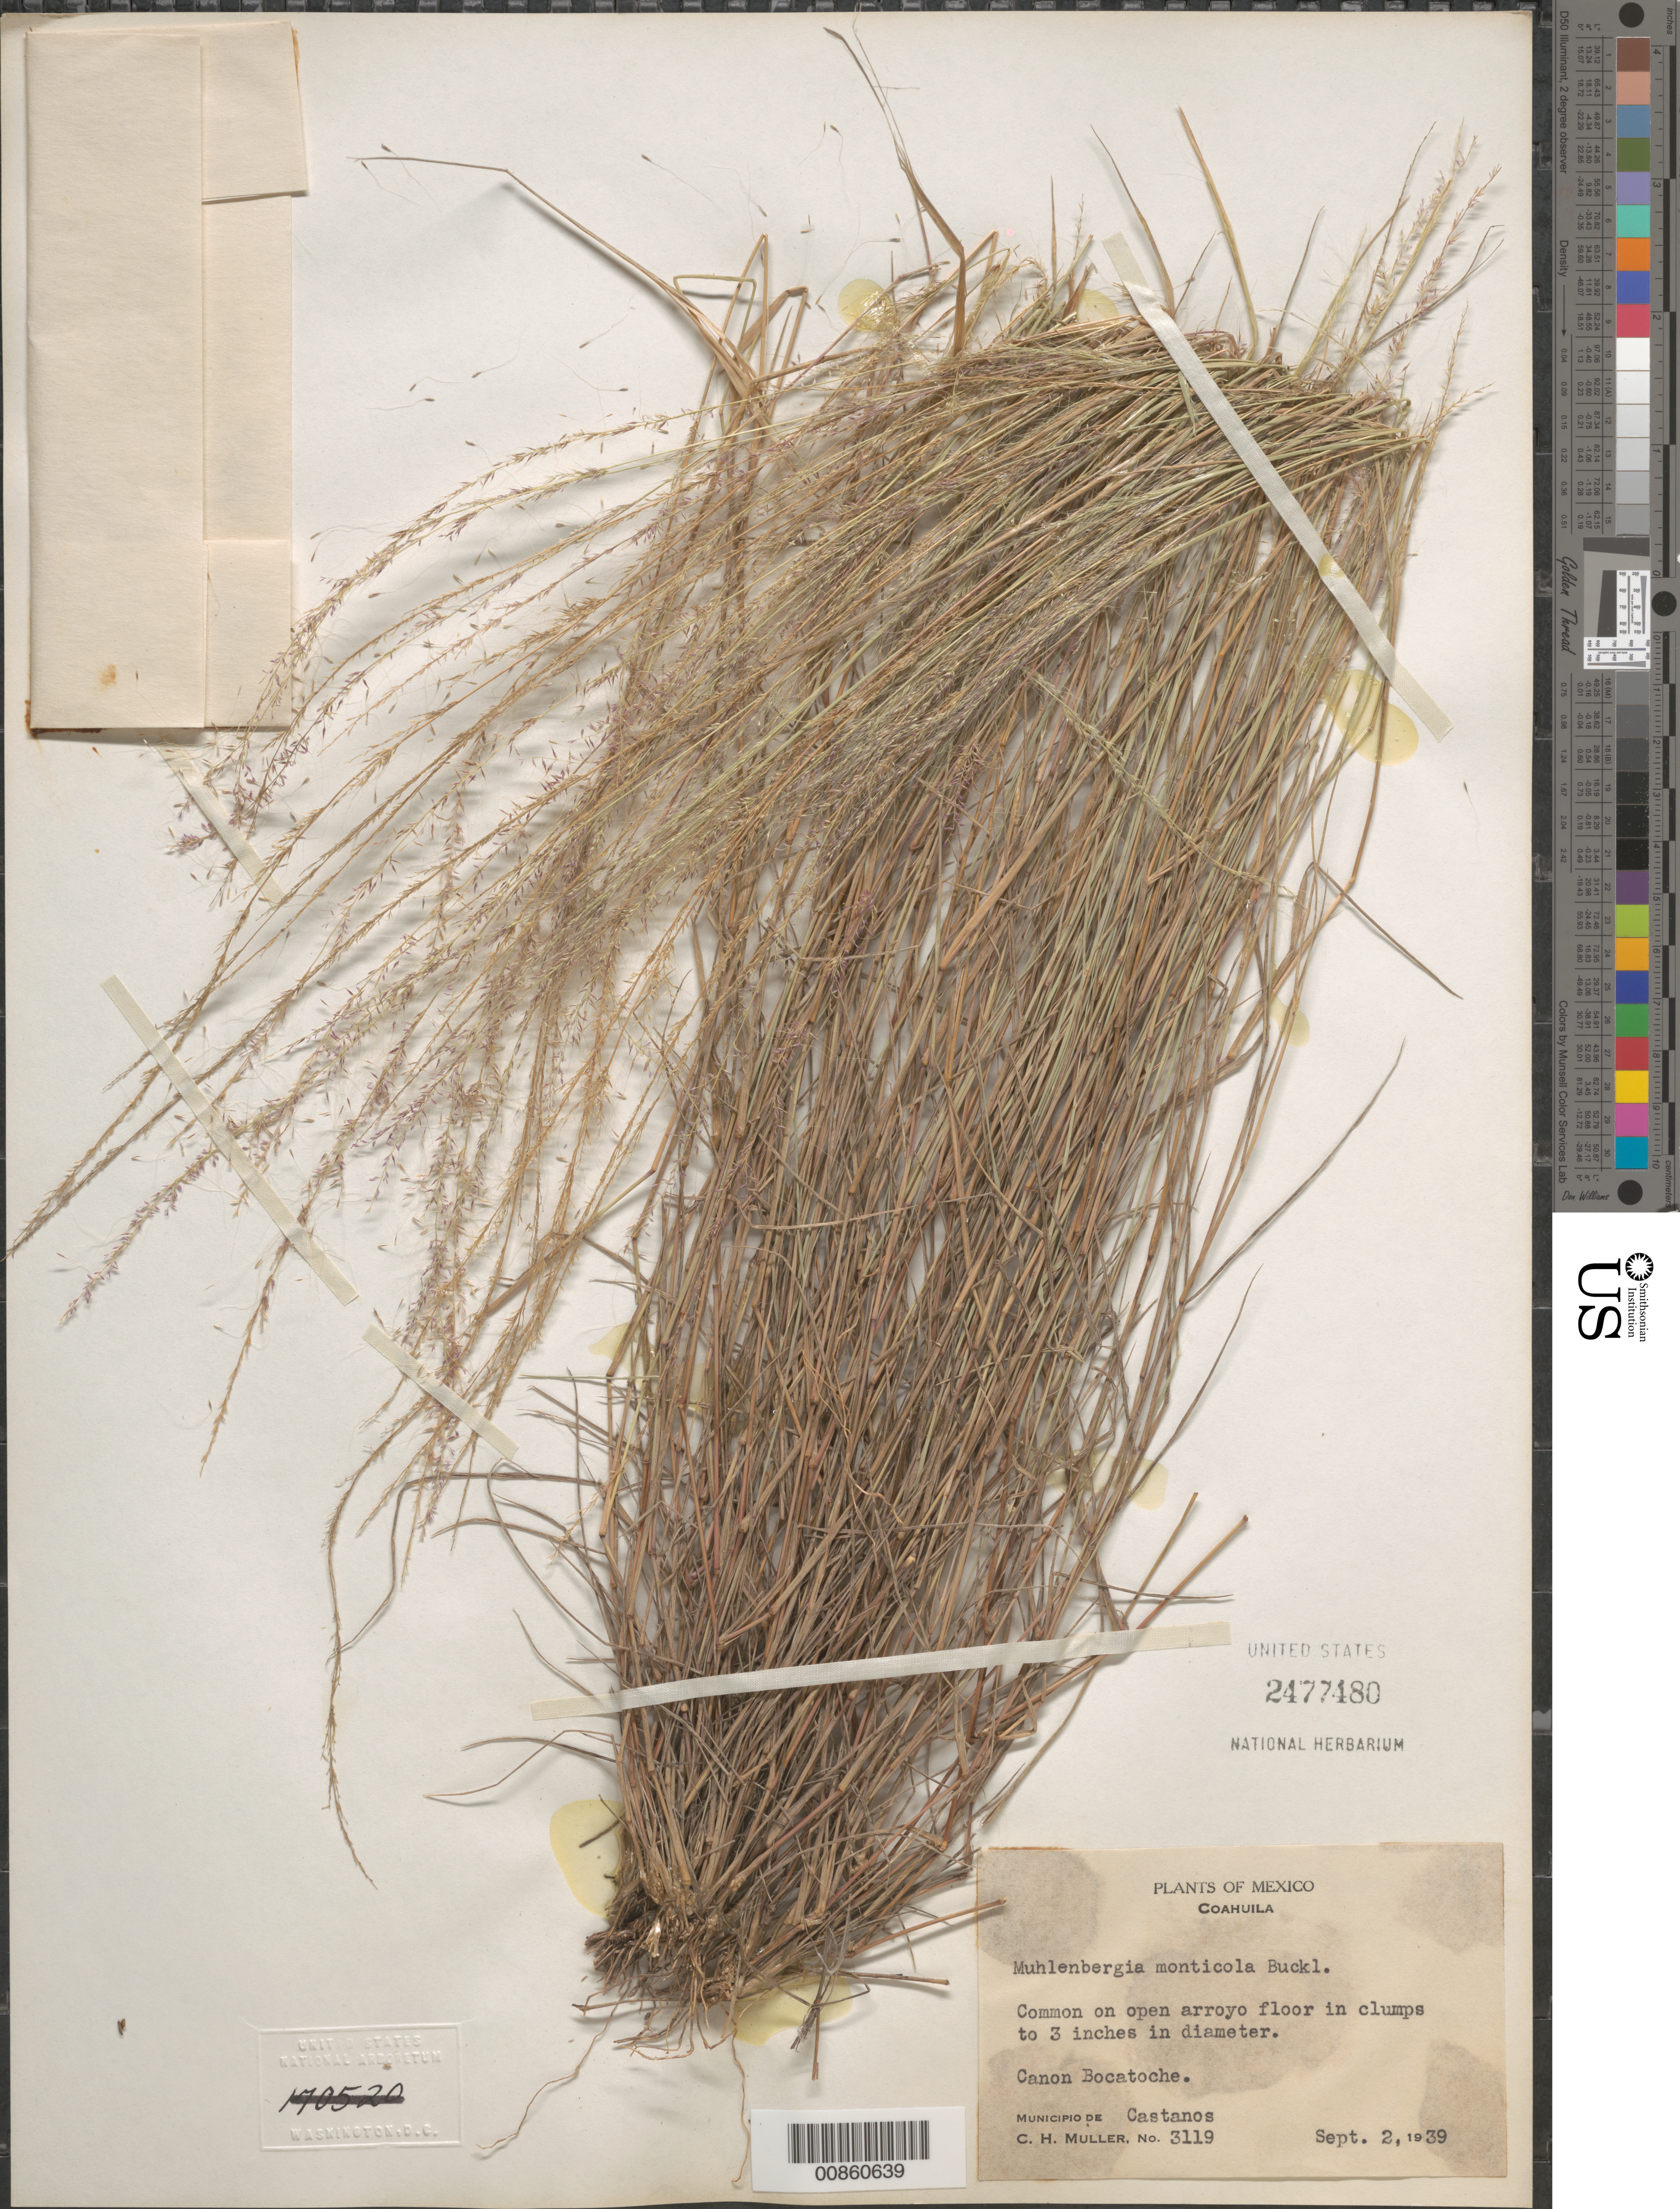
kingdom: Plantae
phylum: Tracheophyta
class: Liliopsida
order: Poales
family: Poaceae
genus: Muhlenbergia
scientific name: Muhlenbergia monticola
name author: Buckley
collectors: C. H. Muller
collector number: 3119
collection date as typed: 02 Sep 1939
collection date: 1939-09-02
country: Mexico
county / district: Castanios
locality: Canion Bocatoche, mpio. Castanios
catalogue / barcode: US 2477480